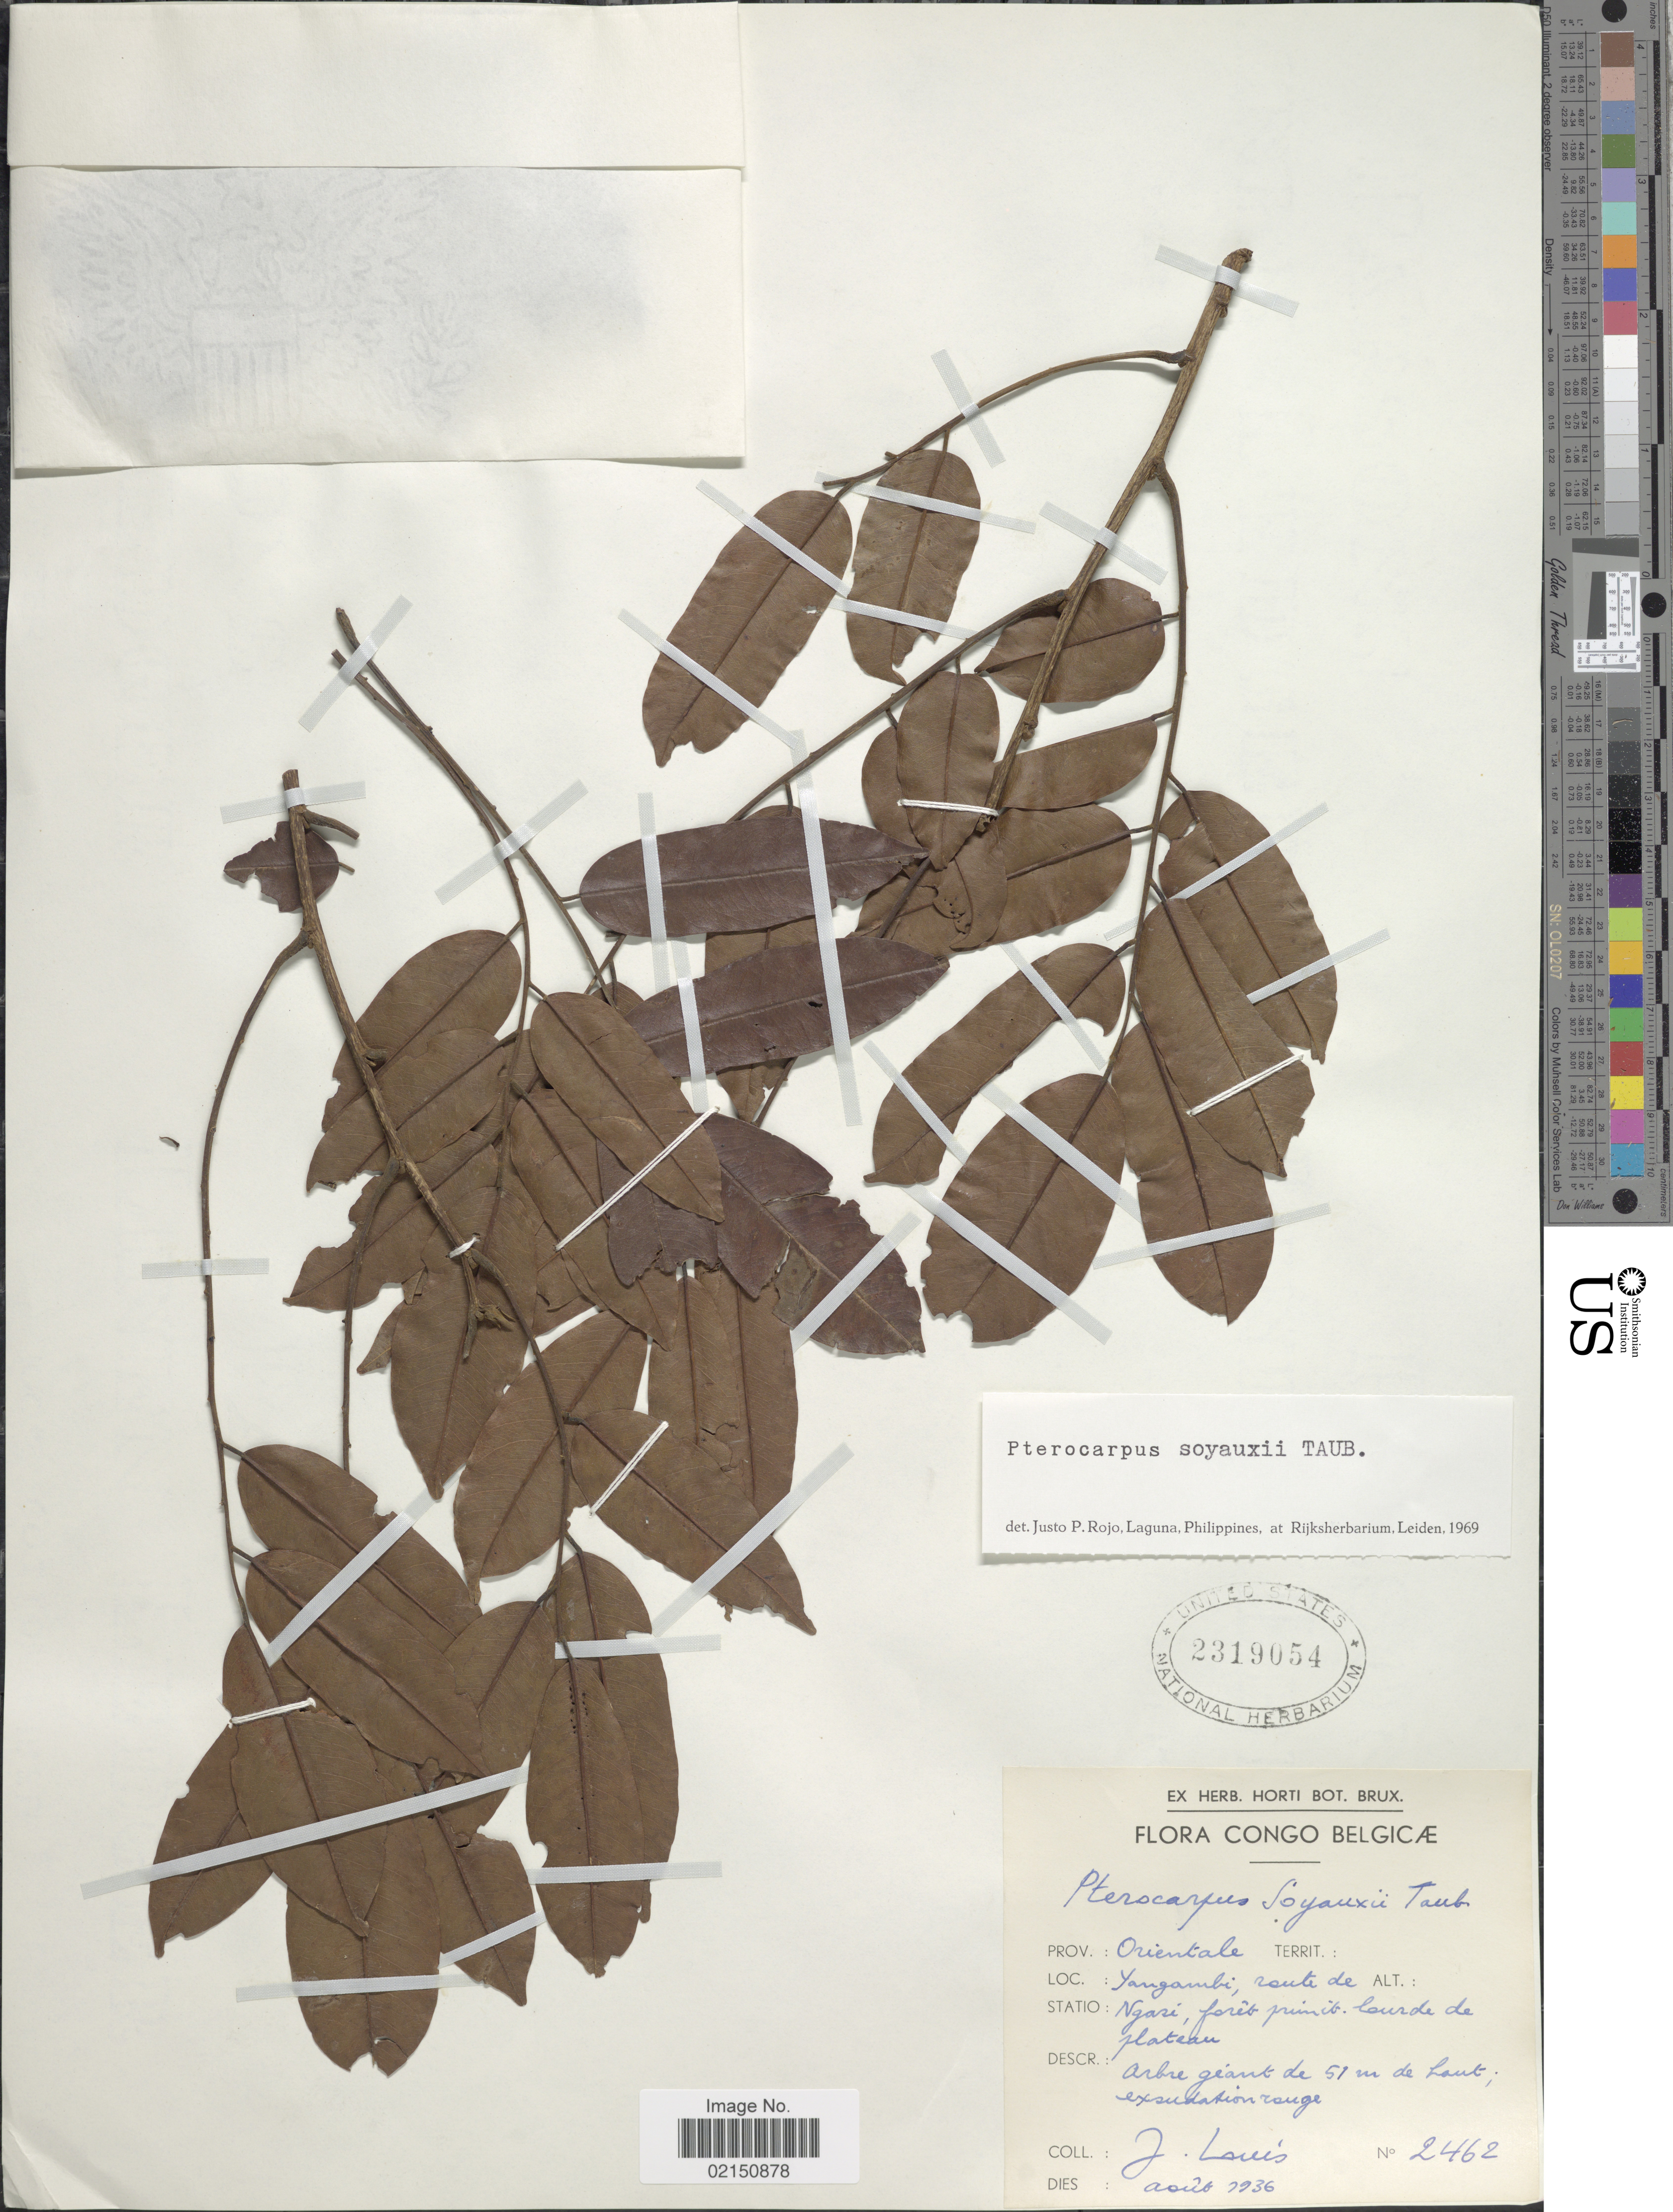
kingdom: Plantae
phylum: Tracheophyta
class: Magnoliopsida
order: Fabales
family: Fabaceae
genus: Pterocarpus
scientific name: Pterocarpus soyauxii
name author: Taub.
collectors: J. Louis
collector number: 2462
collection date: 1936-08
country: Congo, Democratic Republic of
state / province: Tshopo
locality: Congo Belgicæ, Yangambi, route de, Statio: Ngasi, forêt primit. lourde de plateau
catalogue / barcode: US 2319054